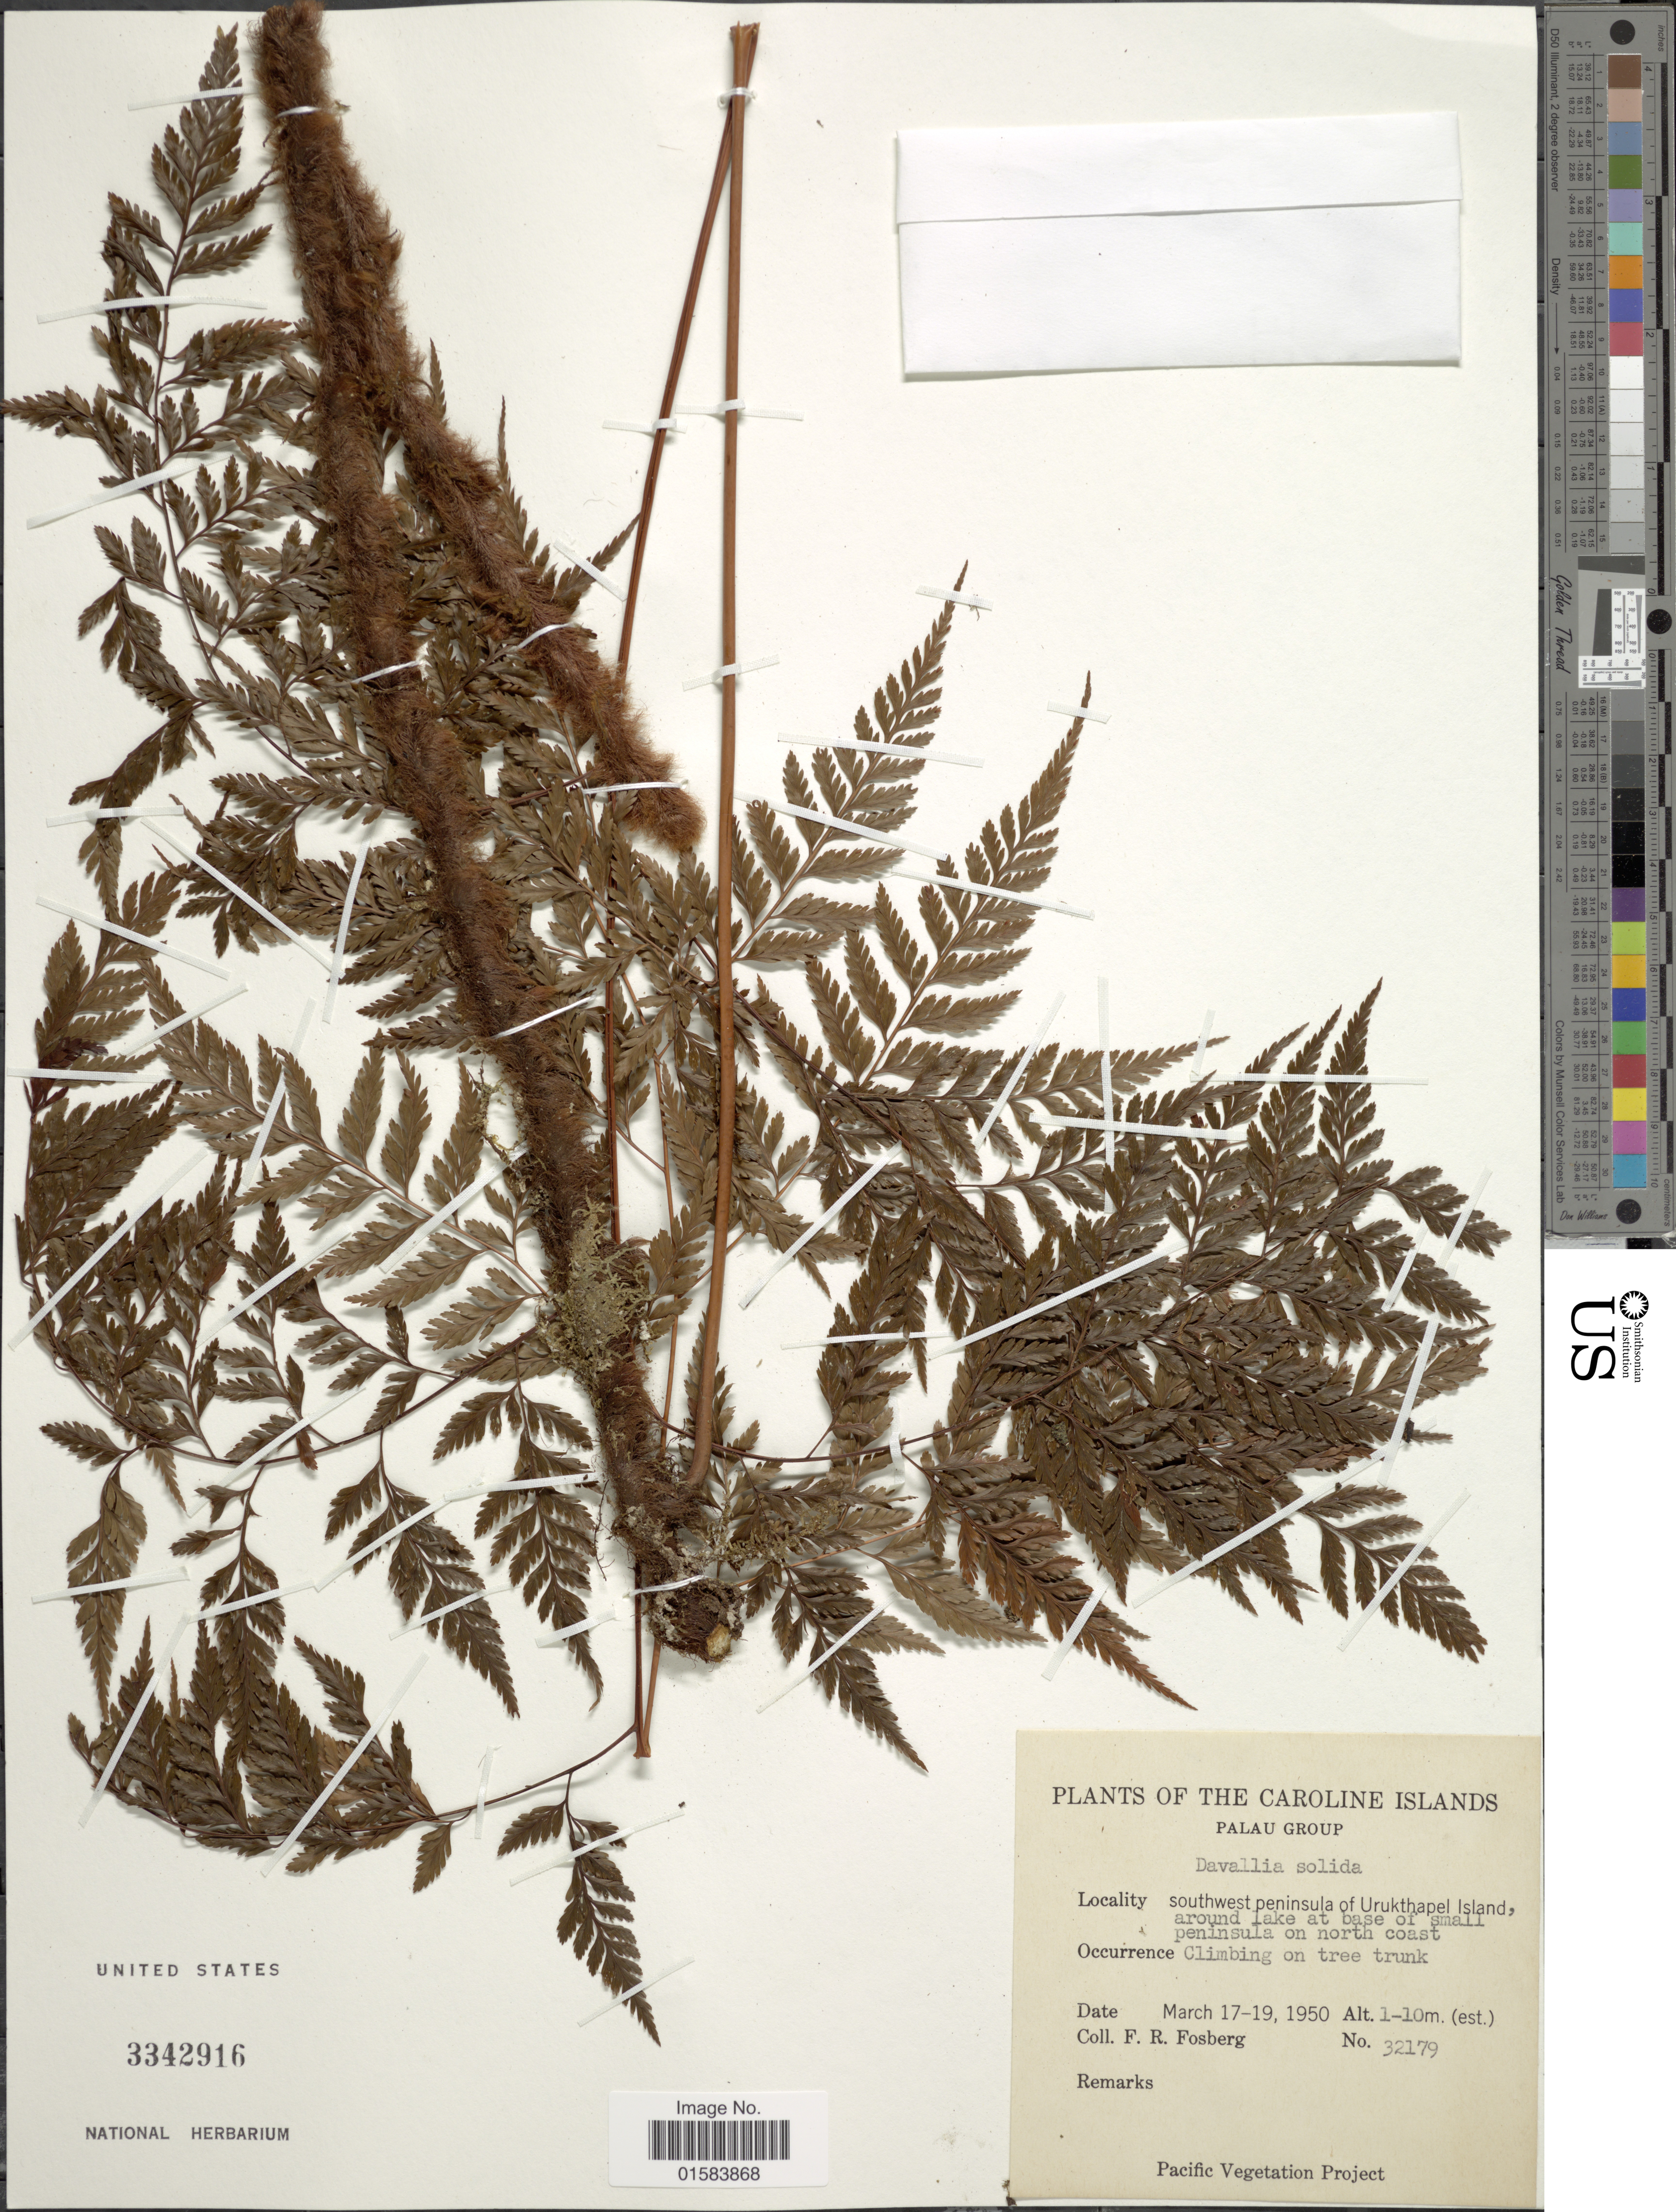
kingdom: Plantae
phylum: Tracheophyta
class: Polypodiopsida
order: Polypodiales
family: Davalliaceae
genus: Davallia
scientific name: Davallia solida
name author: (G. Forst.) Sw.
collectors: F. R. Fosberg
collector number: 32179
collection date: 1950-03-17/1950-03-19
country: Palau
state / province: Koror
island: Ngeruktabel [Urukthapel]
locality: Southwest peninsula of Urukthapel Island, around lake at base of small peninsula on north coast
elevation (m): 1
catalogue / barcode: US 3342916